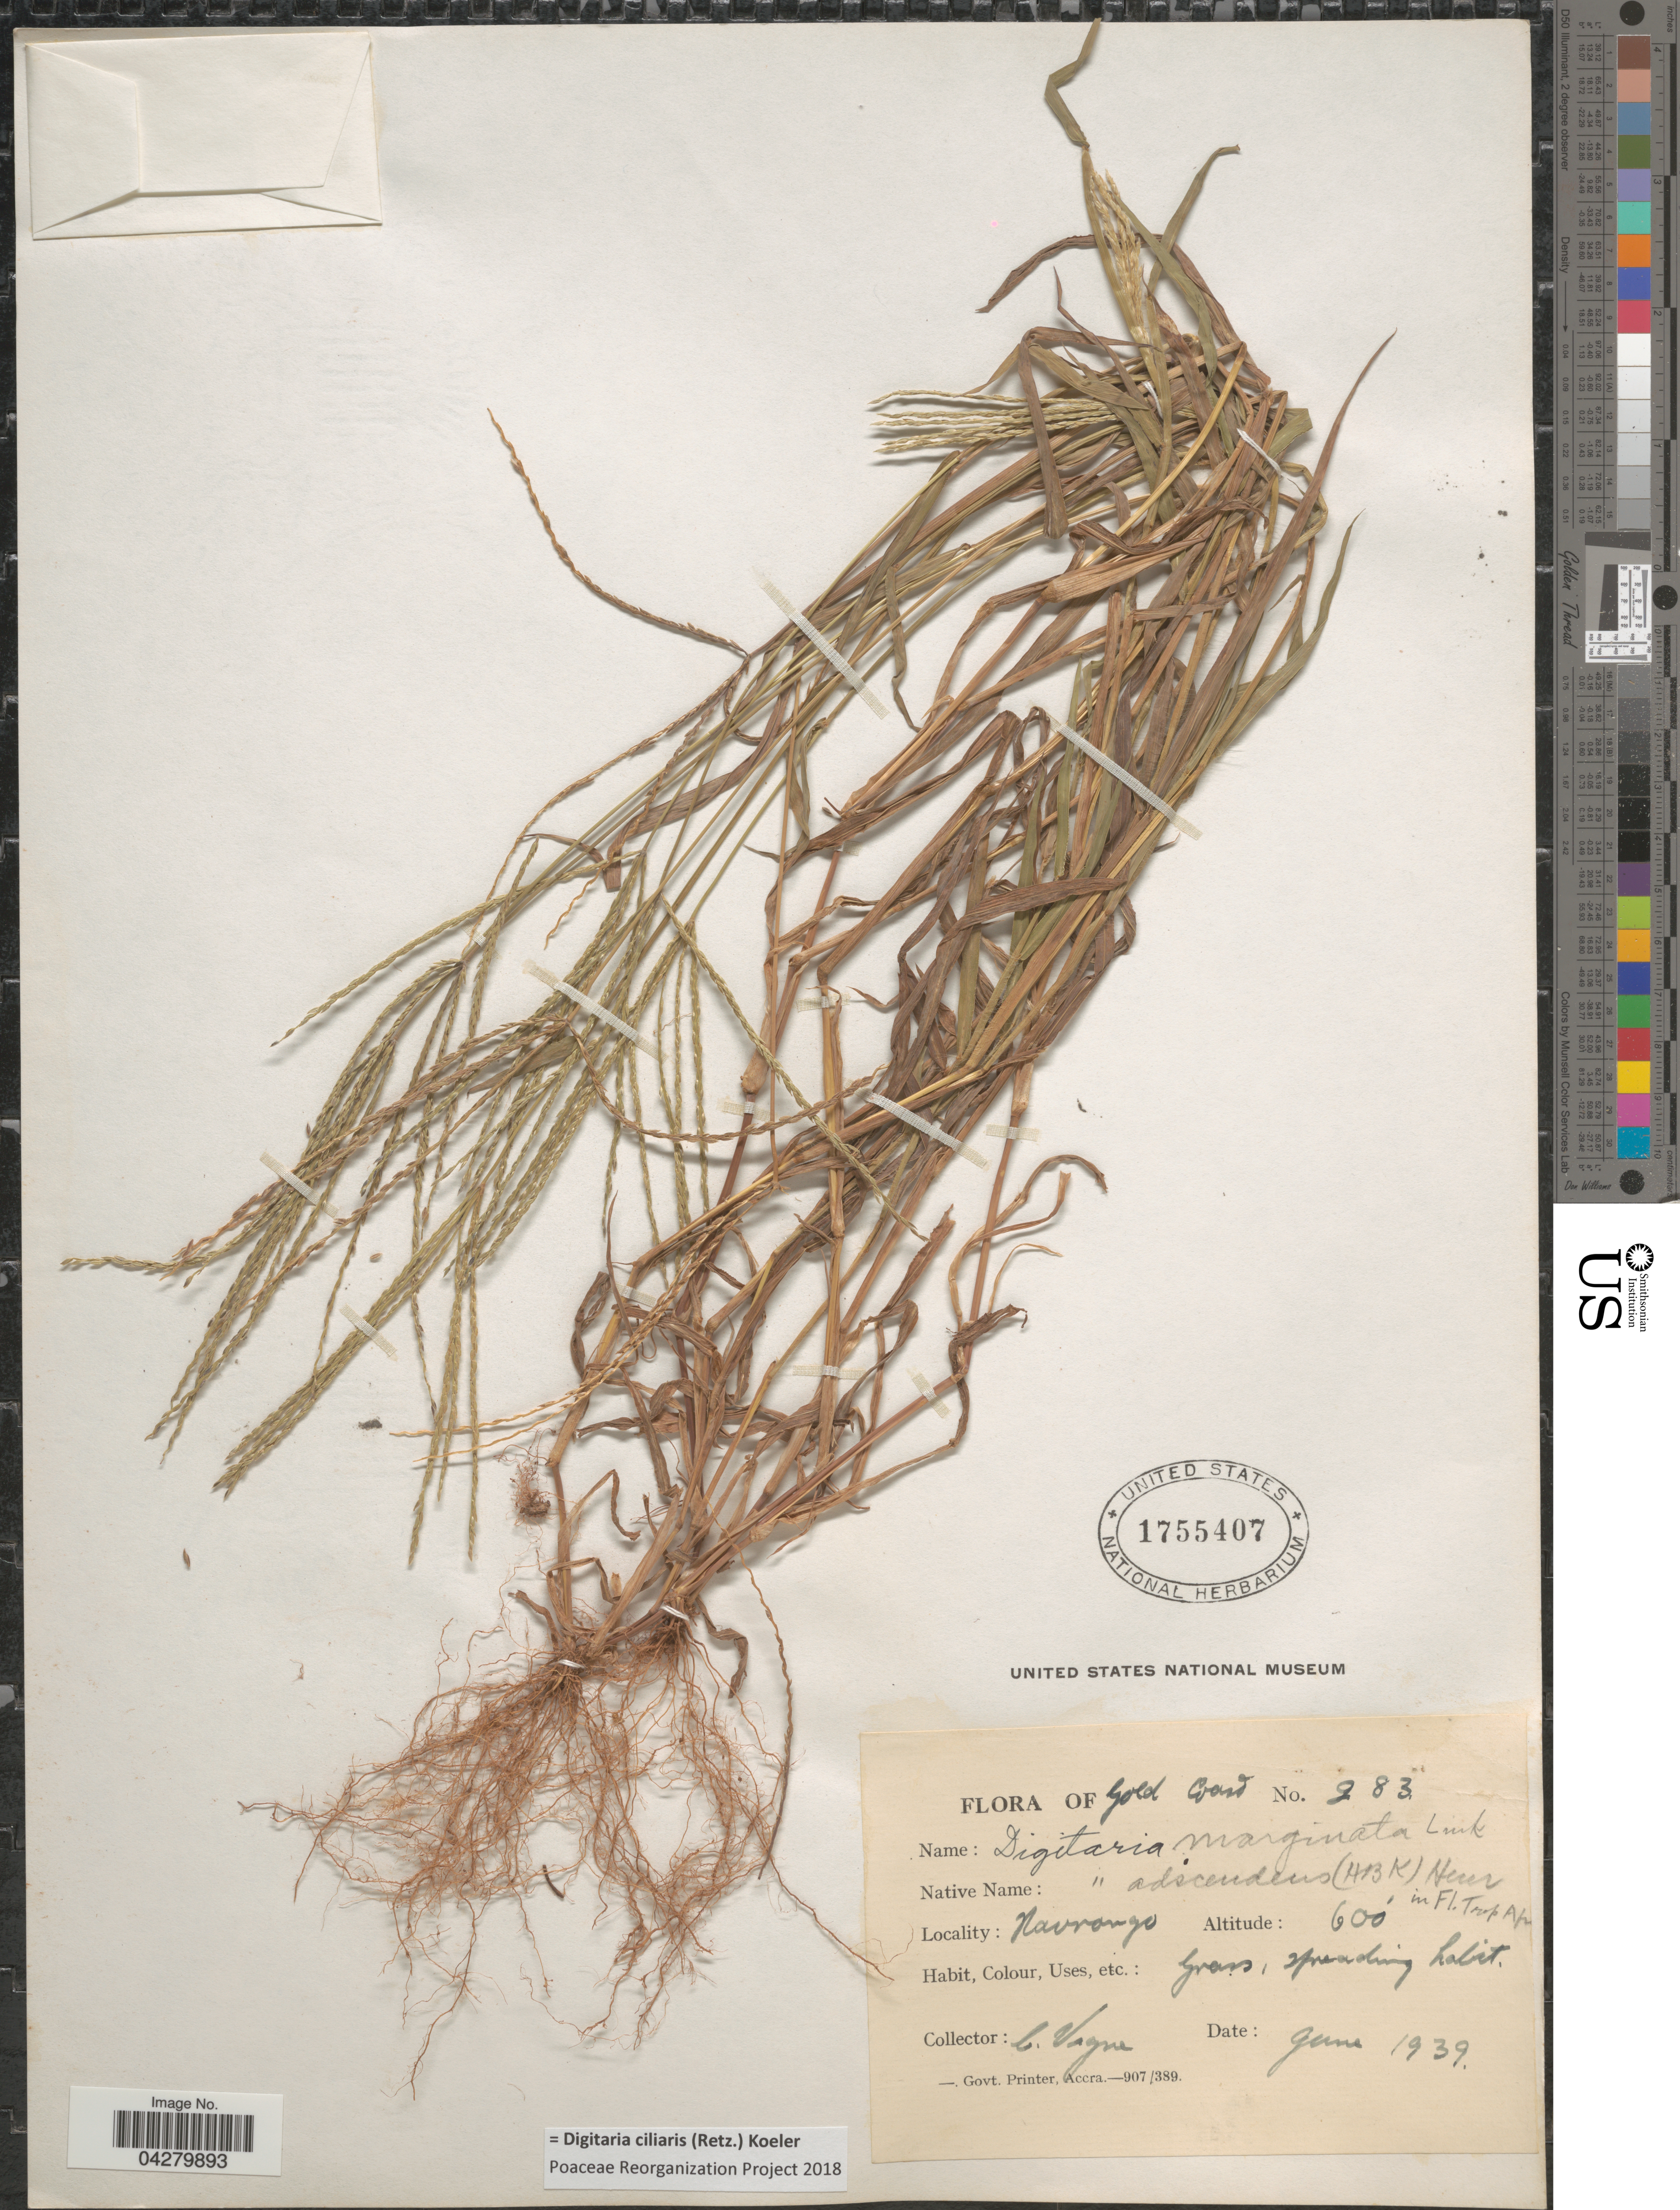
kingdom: Plantae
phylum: Tracheophyta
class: Liliopsida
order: Poales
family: Poaceae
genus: Digitaria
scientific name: Digitaria ciliaris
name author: (Retz.) Koeler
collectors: C. Vigne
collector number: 283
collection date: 1939-06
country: Ghana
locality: Gold Coast. Navrango.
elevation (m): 183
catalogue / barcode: US 1755407